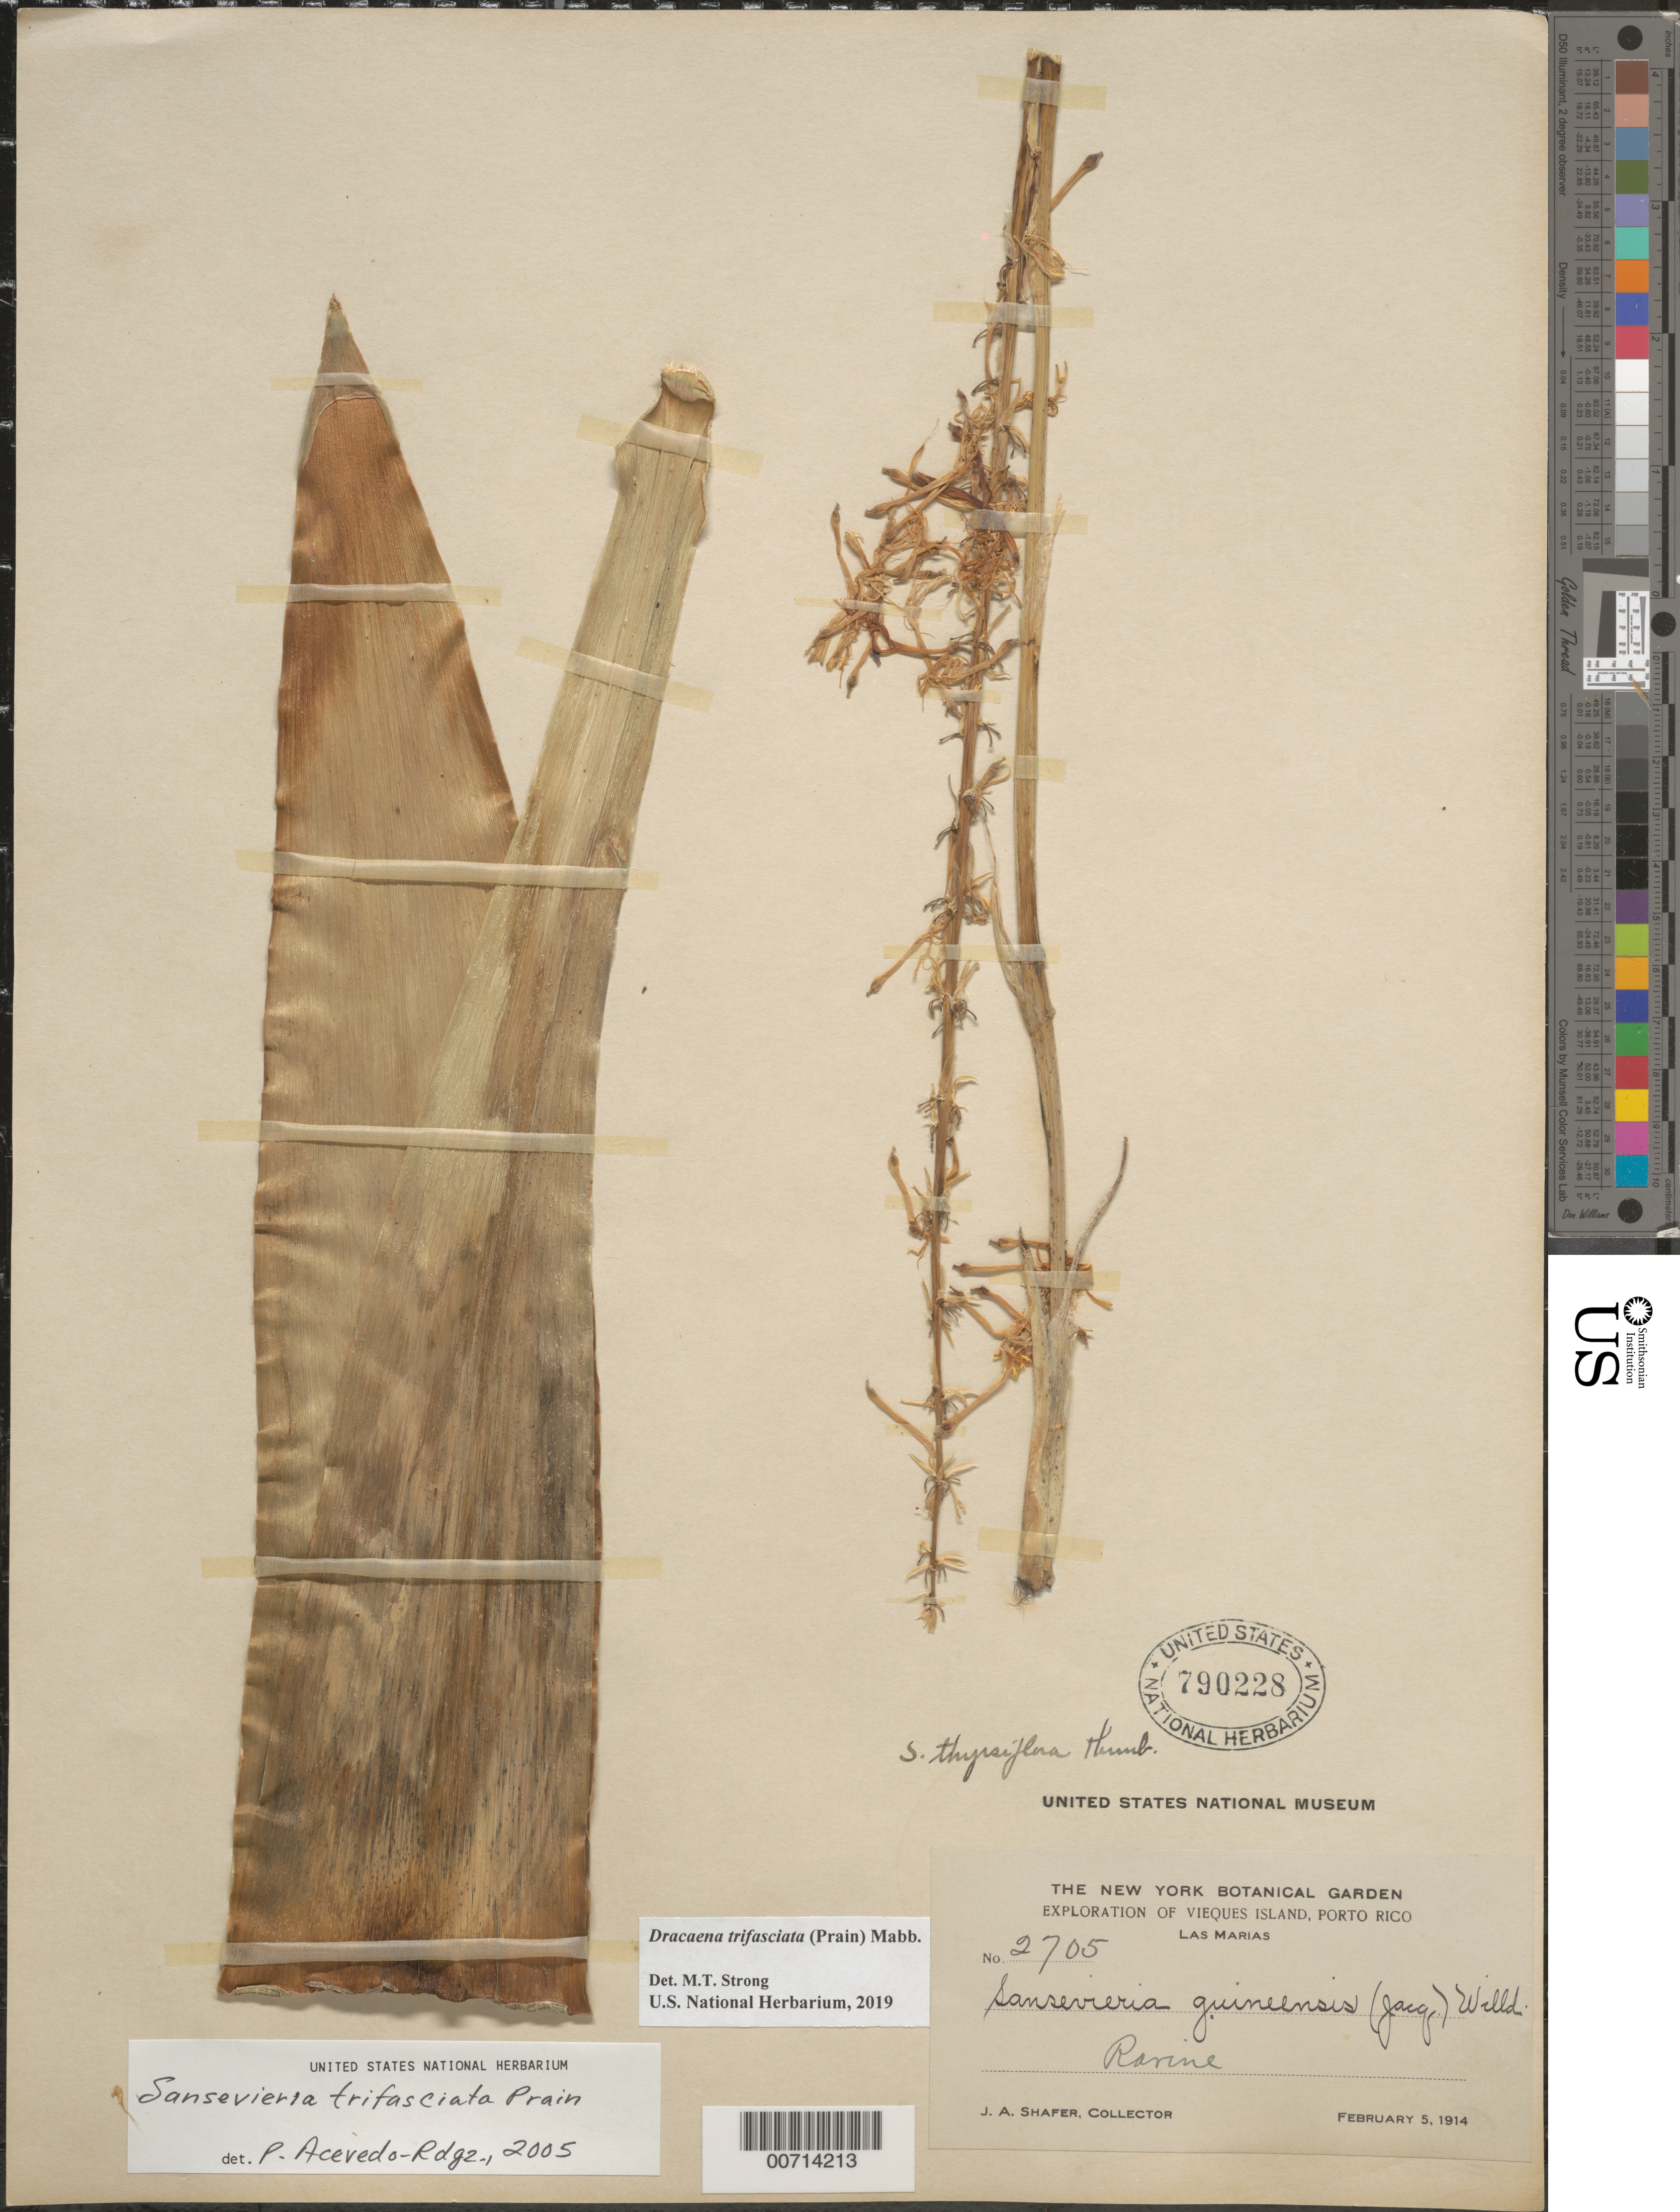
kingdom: Plantae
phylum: Tracheophyta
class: Liliopsida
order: Asparagales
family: Asparagaceae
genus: Dracaena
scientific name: Dracaena trifasciata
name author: (Prain) Mabb.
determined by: Strong, Mark T., (BOT), Smithsonian Institution - National Museum of Natural History (UNITED STATES)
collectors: J. A. Shafer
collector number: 2705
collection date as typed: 05 Feb 1914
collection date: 1914-02-05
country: Puerto Rico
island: Vieques I.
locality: Las Marias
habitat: Ravine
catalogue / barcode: US 790228